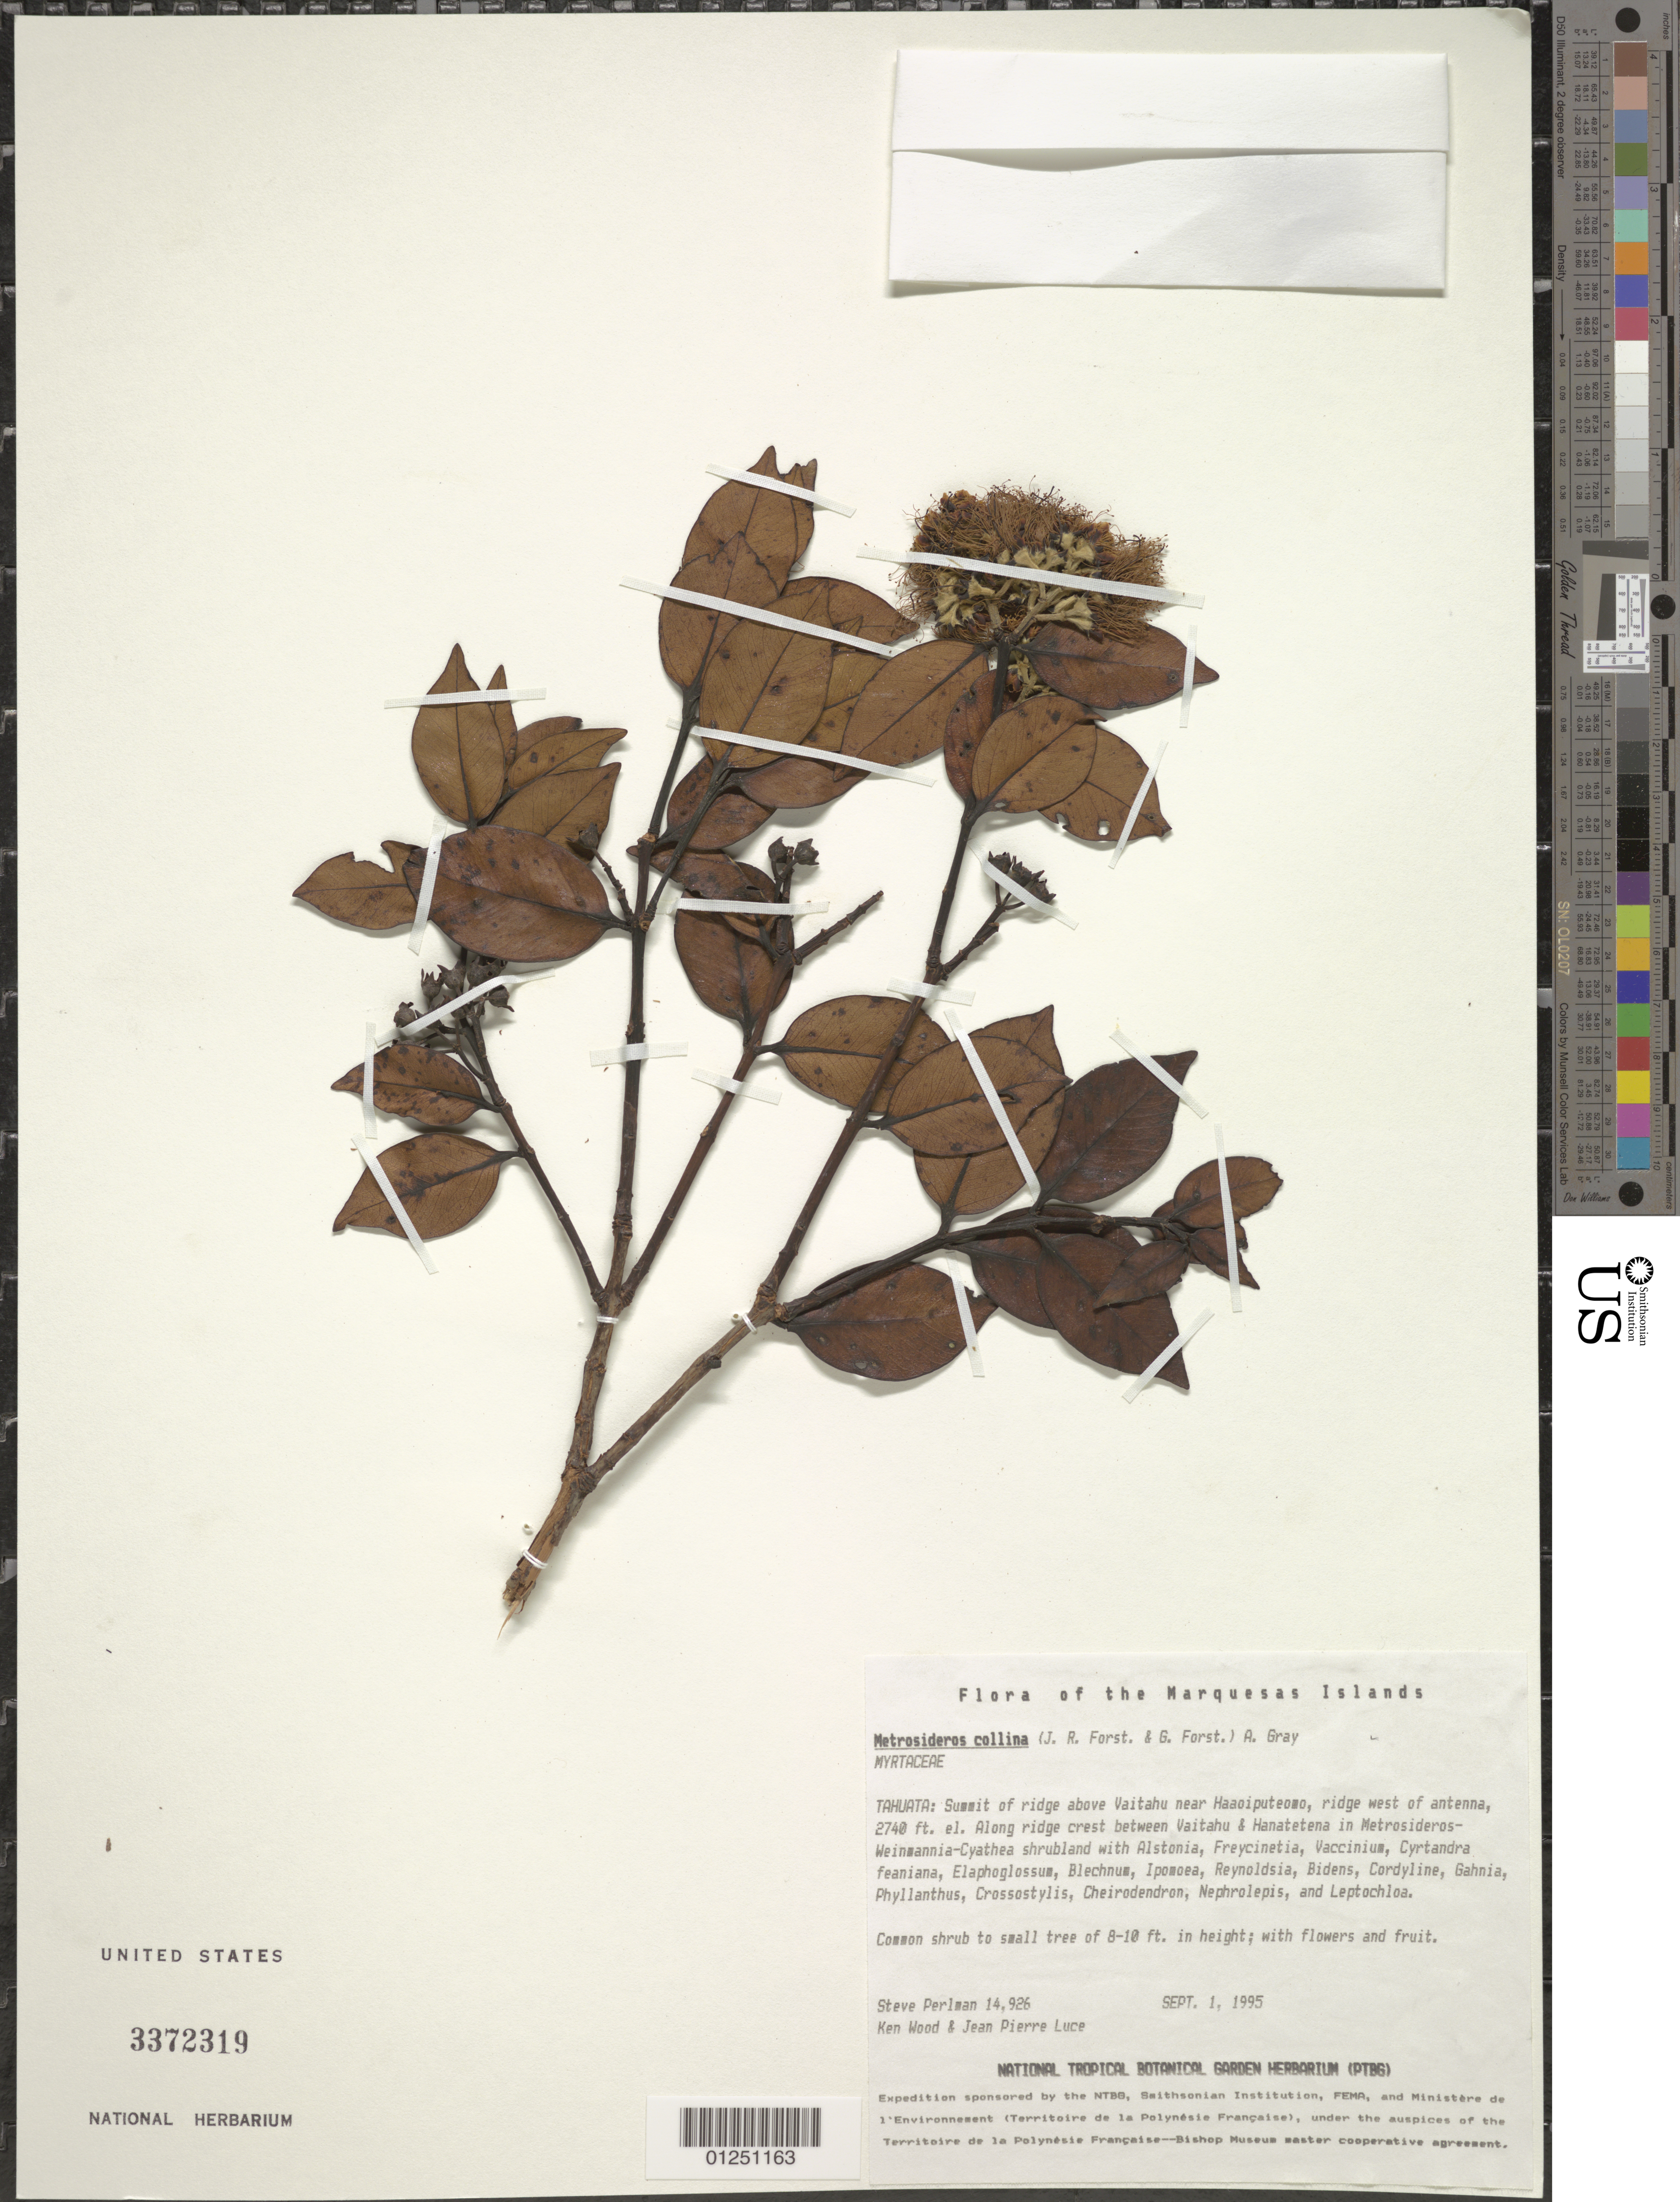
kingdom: Plantae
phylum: Tracheophyta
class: Magnoliopsida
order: Myrtales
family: Myrtaceae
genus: Metrosideros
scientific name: Metrosideros collina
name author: (J.R. Forst. & G. Forst.) A. Gray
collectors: S. P. Perlman, K. R. Wood & J. Luce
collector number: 14926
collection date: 1995-09-01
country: French Polynesia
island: Tahuata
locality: Summit of ridge above Vaitahu, near Haaoiputeomo, on ridge near antenna, along ridge crest between Vaitahu & Hanatetena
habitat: In Metrosideros-Weinmannia - Cyathea shrubland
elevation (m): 835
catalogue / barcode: US 3372319